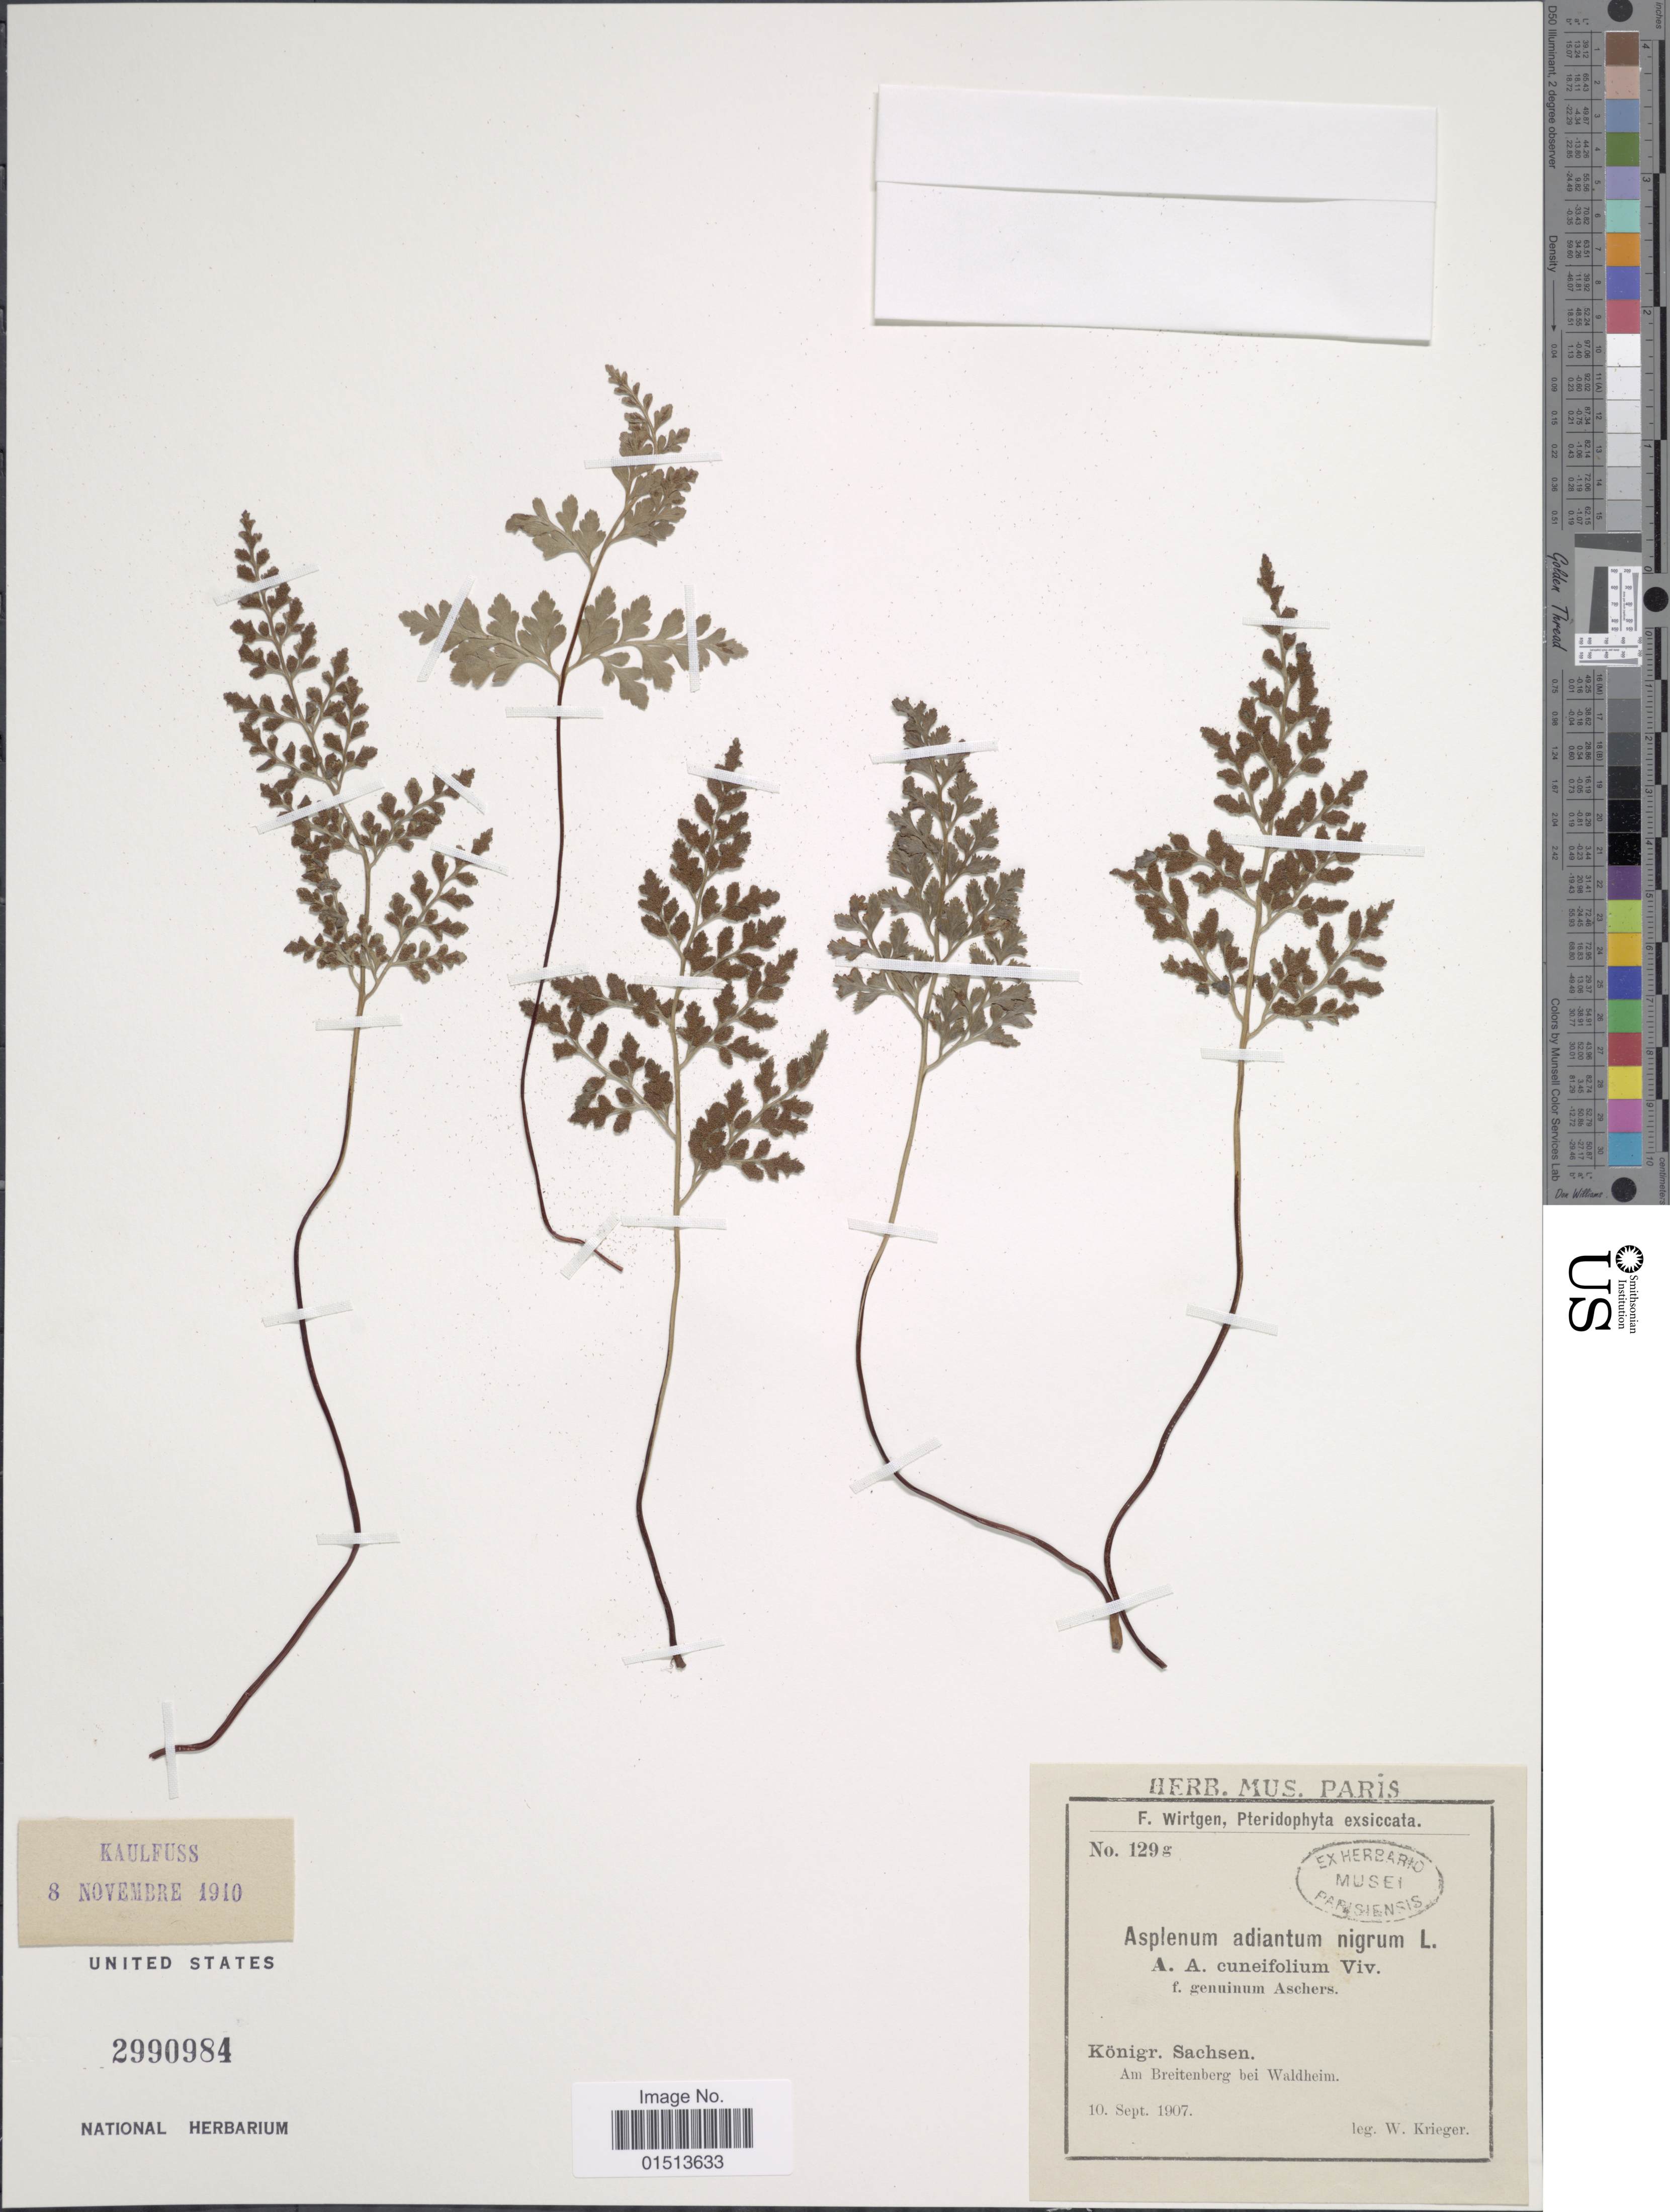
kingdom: Plantae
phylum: Tracheophyta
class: Polypodiopsida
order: Polypodiales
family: Aspleniaceae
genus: Asplenium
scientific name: Asplenium adiantum-nigrum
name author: L.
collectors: W. Krieger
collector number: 129g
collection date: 1907-09-10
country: Germany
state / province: Sachsen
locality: Königr, am Breitenberg bei Waldheim.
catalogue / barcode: US 2990984